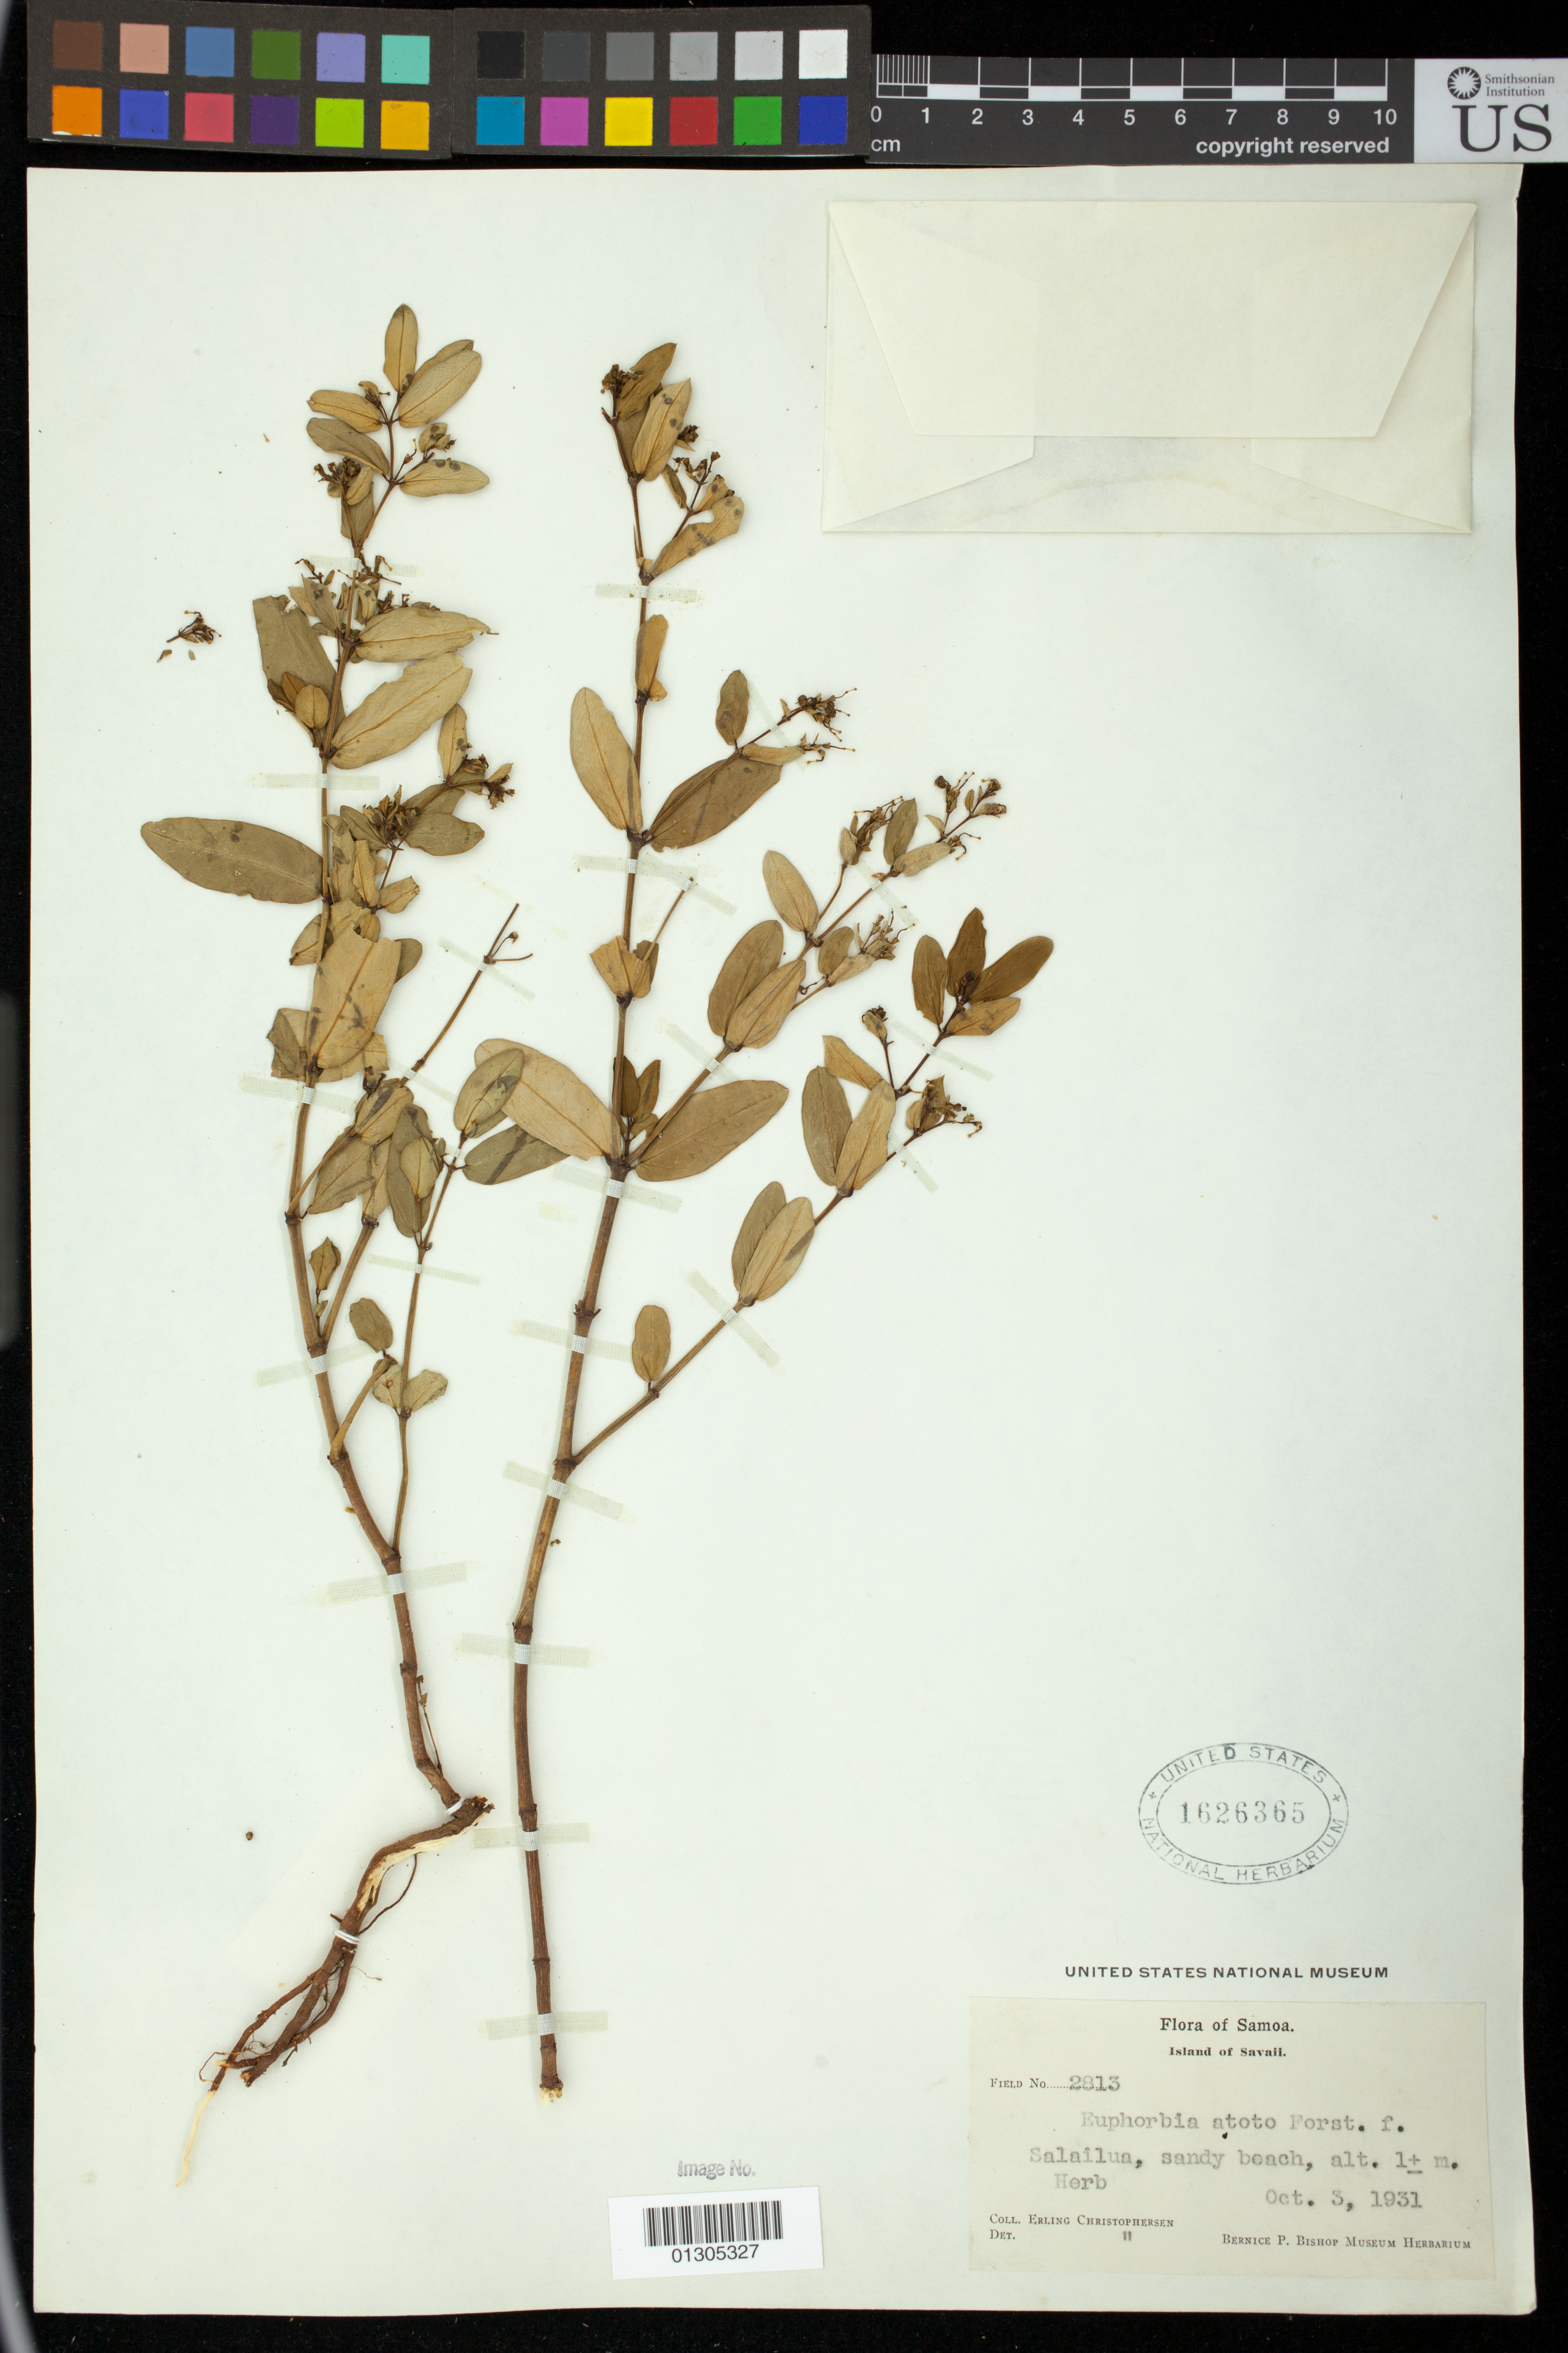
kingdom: Plantae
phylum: Tracheophyta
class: Magnoliopsida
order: Malpighiales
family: Euphorbiaceae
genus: Euphorbia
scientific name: Euphorbia chamissonis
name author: (Klotzsch ex Klotzsch & Garcke) Boiss.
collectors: E. Christophersen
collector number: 2813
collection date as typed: Oct. 3, 1931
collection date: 1931-10-03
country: Samoa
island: Savai'i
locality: Salailua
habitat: Sandy beach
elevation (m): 1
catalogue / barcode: US 1626365